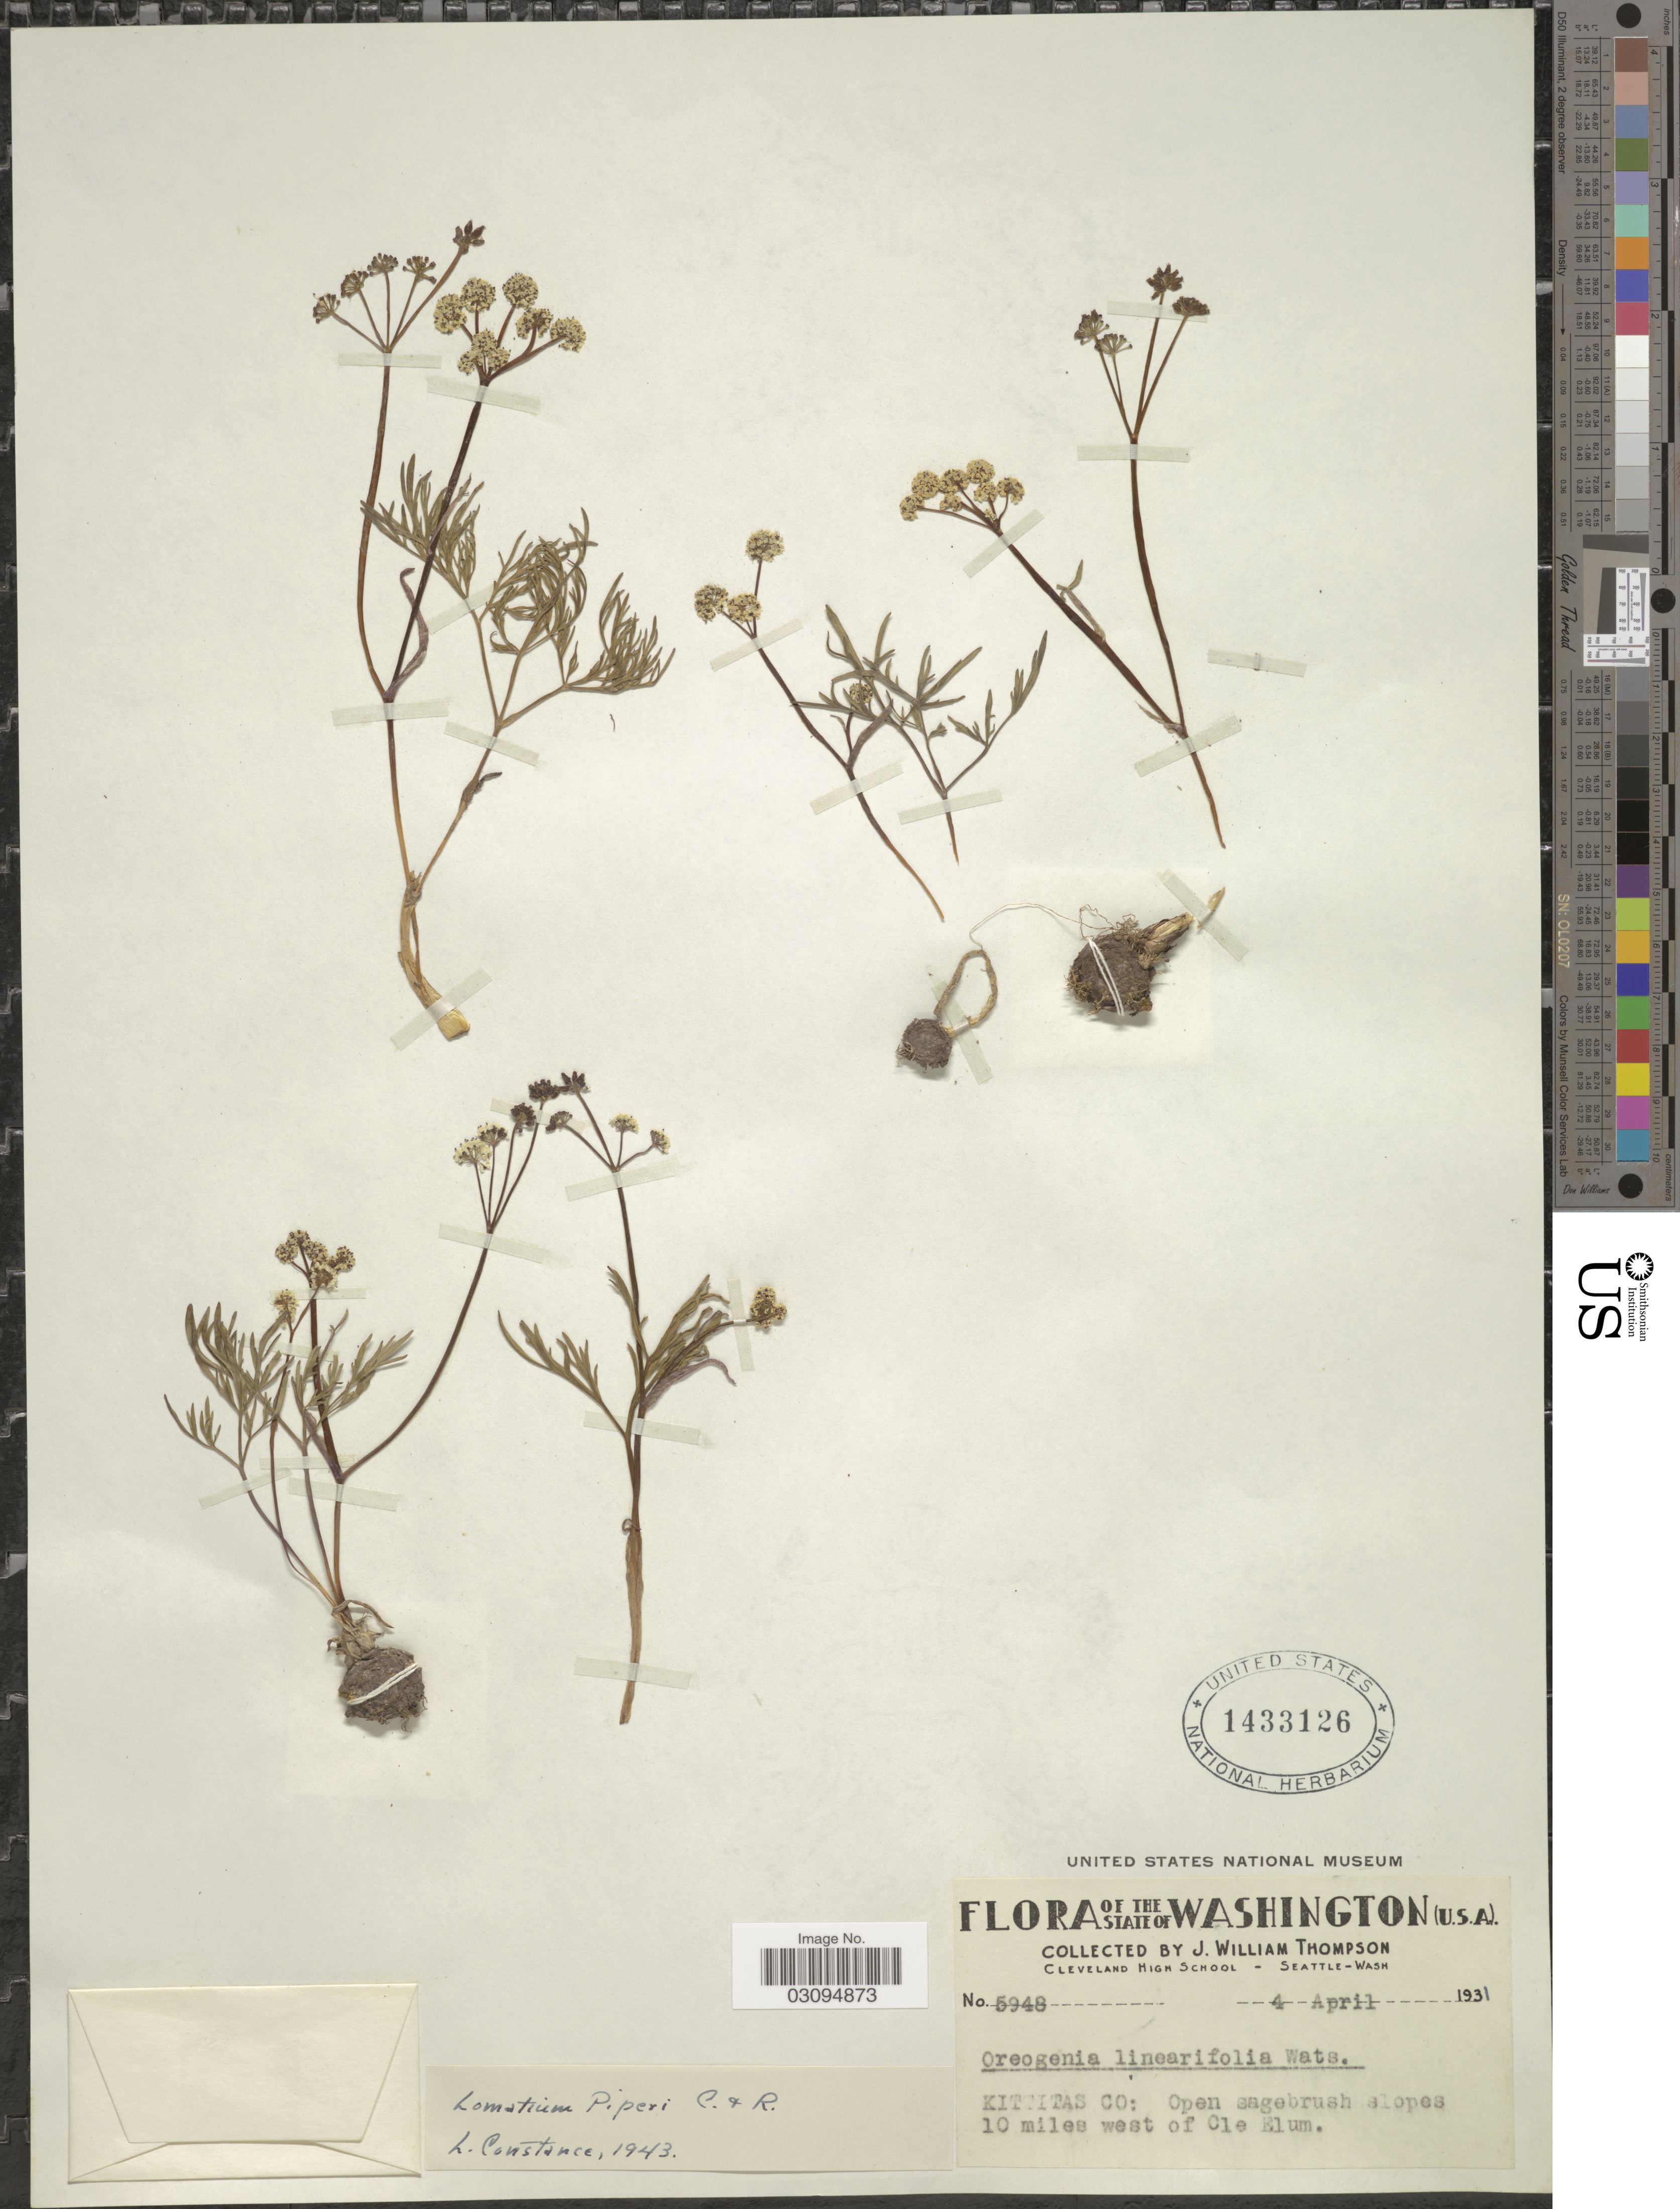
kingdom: Plantae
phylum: Tracheophyta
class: Magnoliopsida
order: Apiales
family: Apiaceae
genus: Lomatium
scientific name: Lomatium piperi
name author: J.M. Coult. & Rose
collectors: J. W. Thompson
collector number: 5948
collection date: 1931-04-04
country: United States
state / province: Washington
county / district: Kittitas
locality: Kittitas Co: Open sagebrush slopes 10 miles west of Cle Elum.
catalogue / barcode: US 1433126